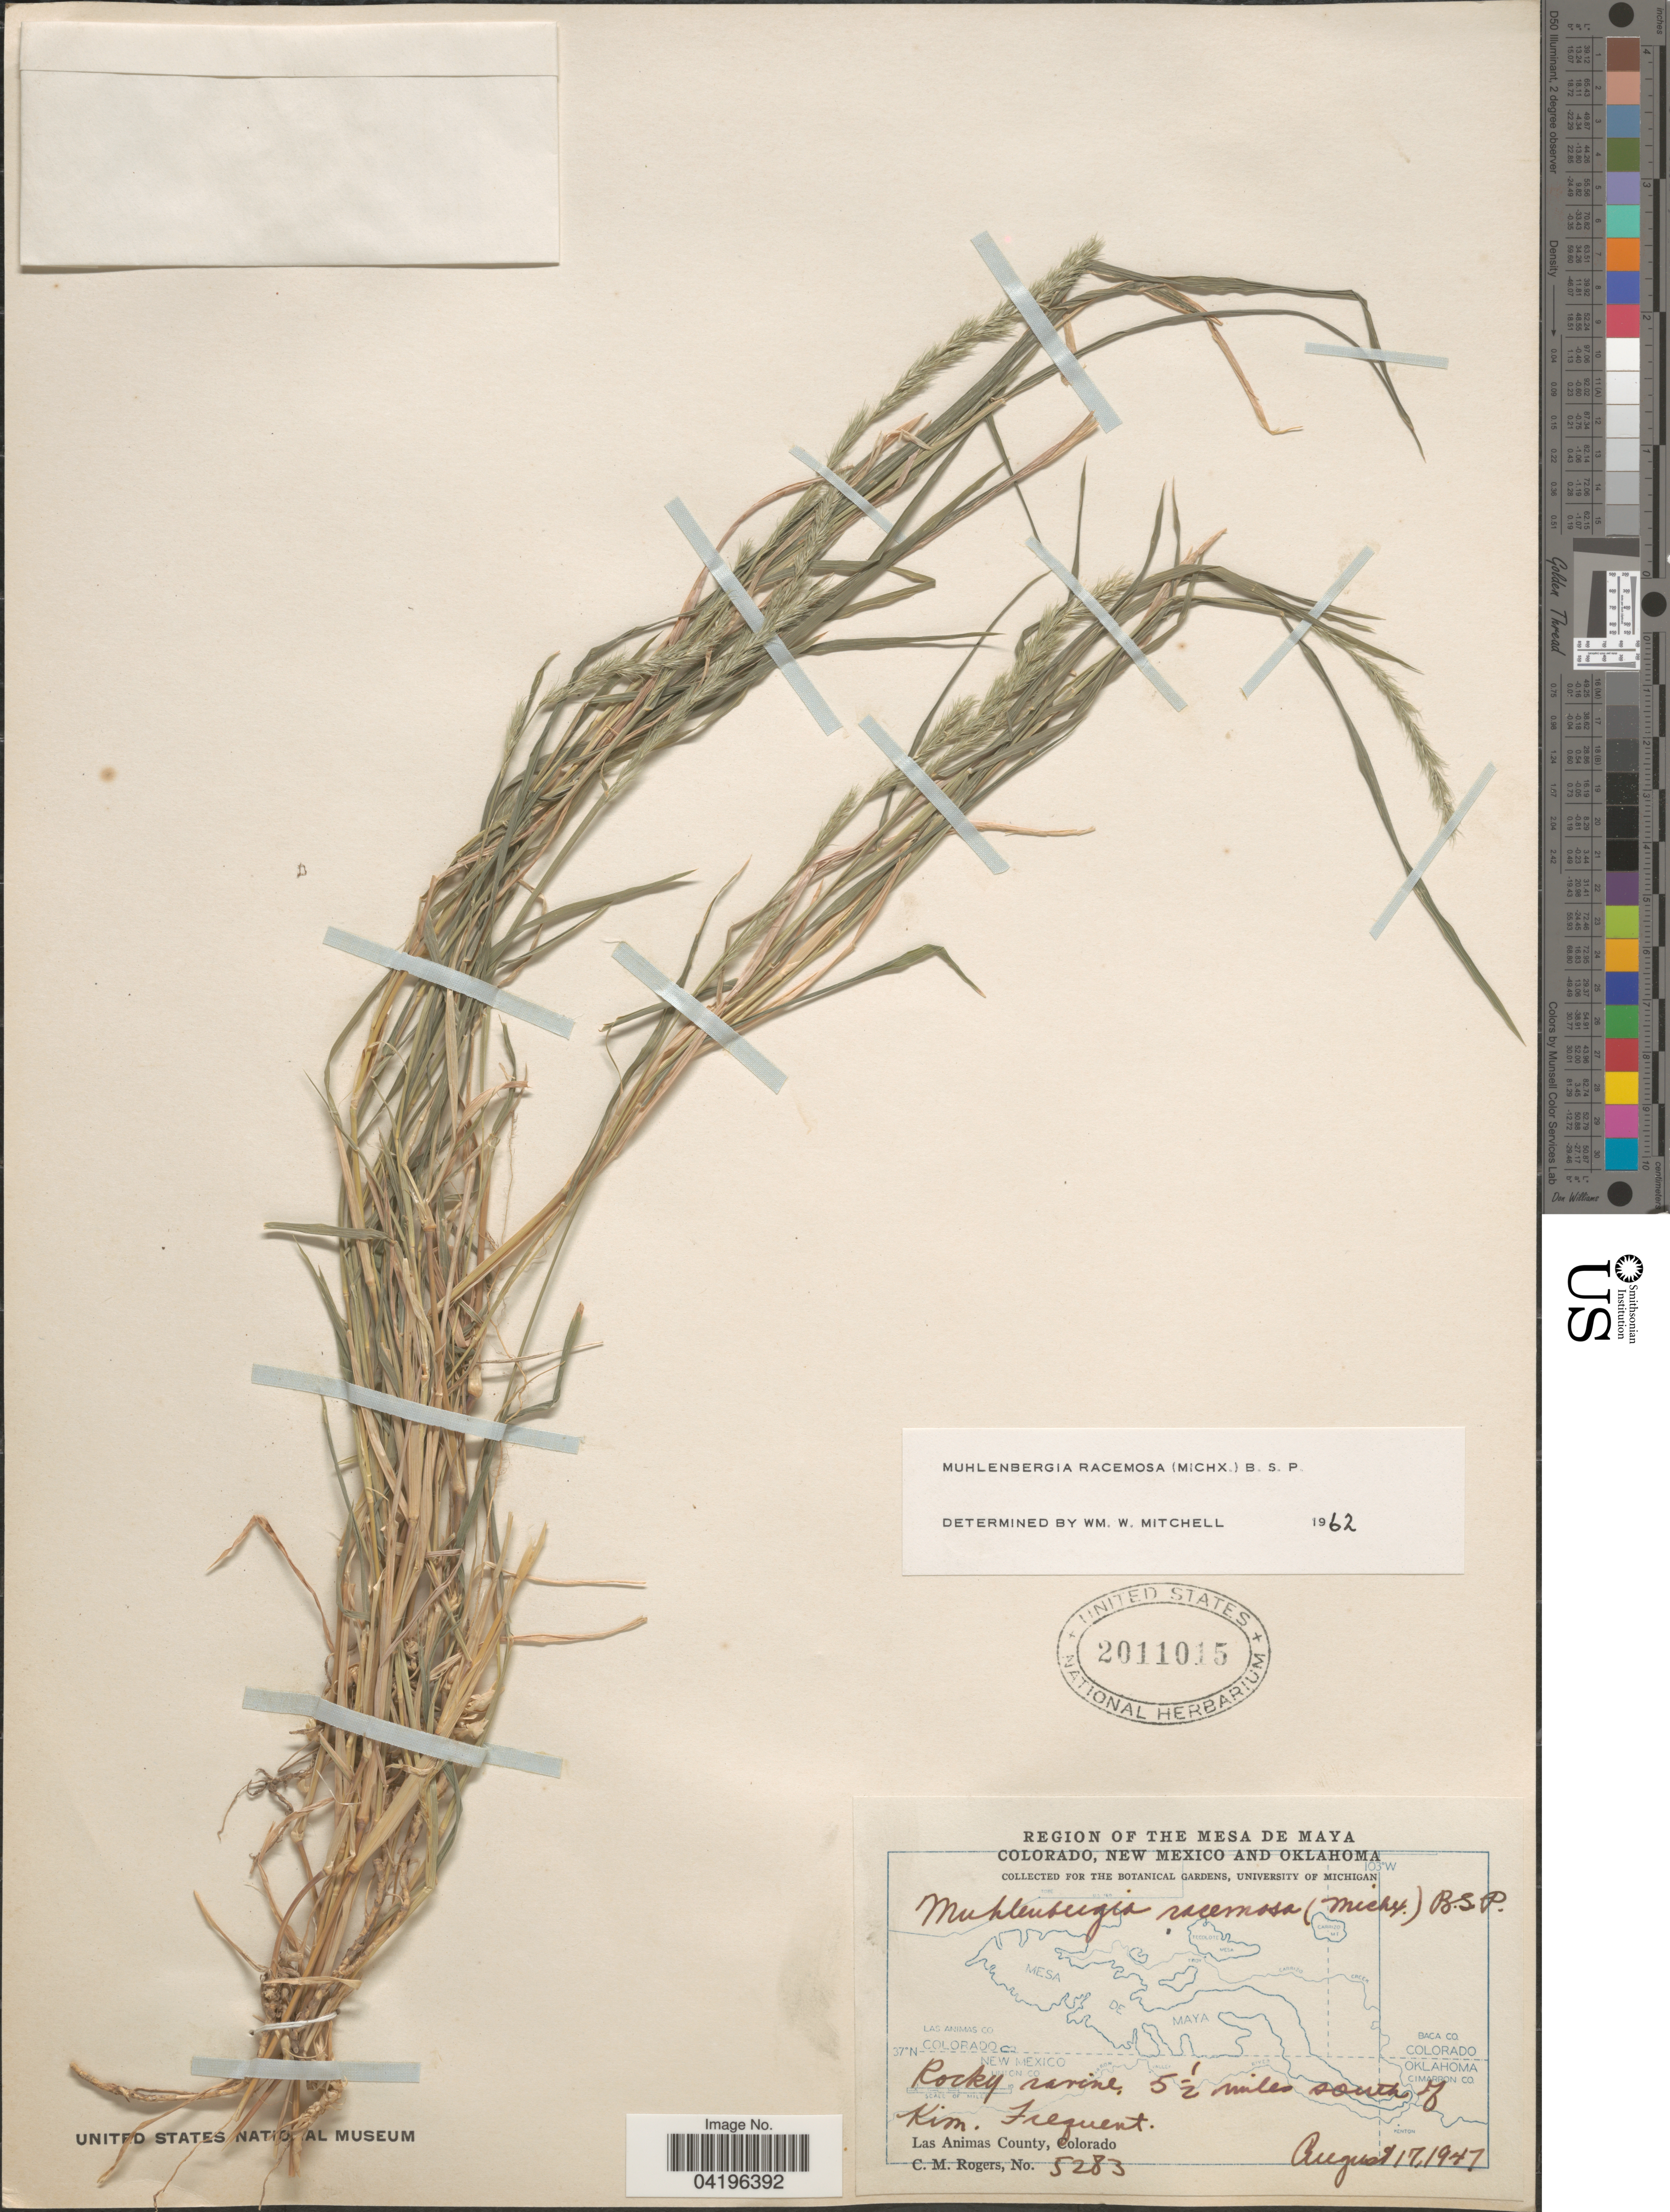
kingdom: Plantae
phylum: Tracheophyta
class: Liliopsida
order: Poales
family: Poaceae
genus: Muhlenbergia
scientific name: Muhlenbergia racemosa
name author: (Michx.) Britton et al.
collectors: C. M. Rogers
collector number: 5283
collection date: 1947-08-17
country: United States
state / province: Colorado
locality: Region of the Mesa de Maya. Rocky ravine. 5½ miles south of Kim. Las Animas County.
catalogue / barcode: US 2011015